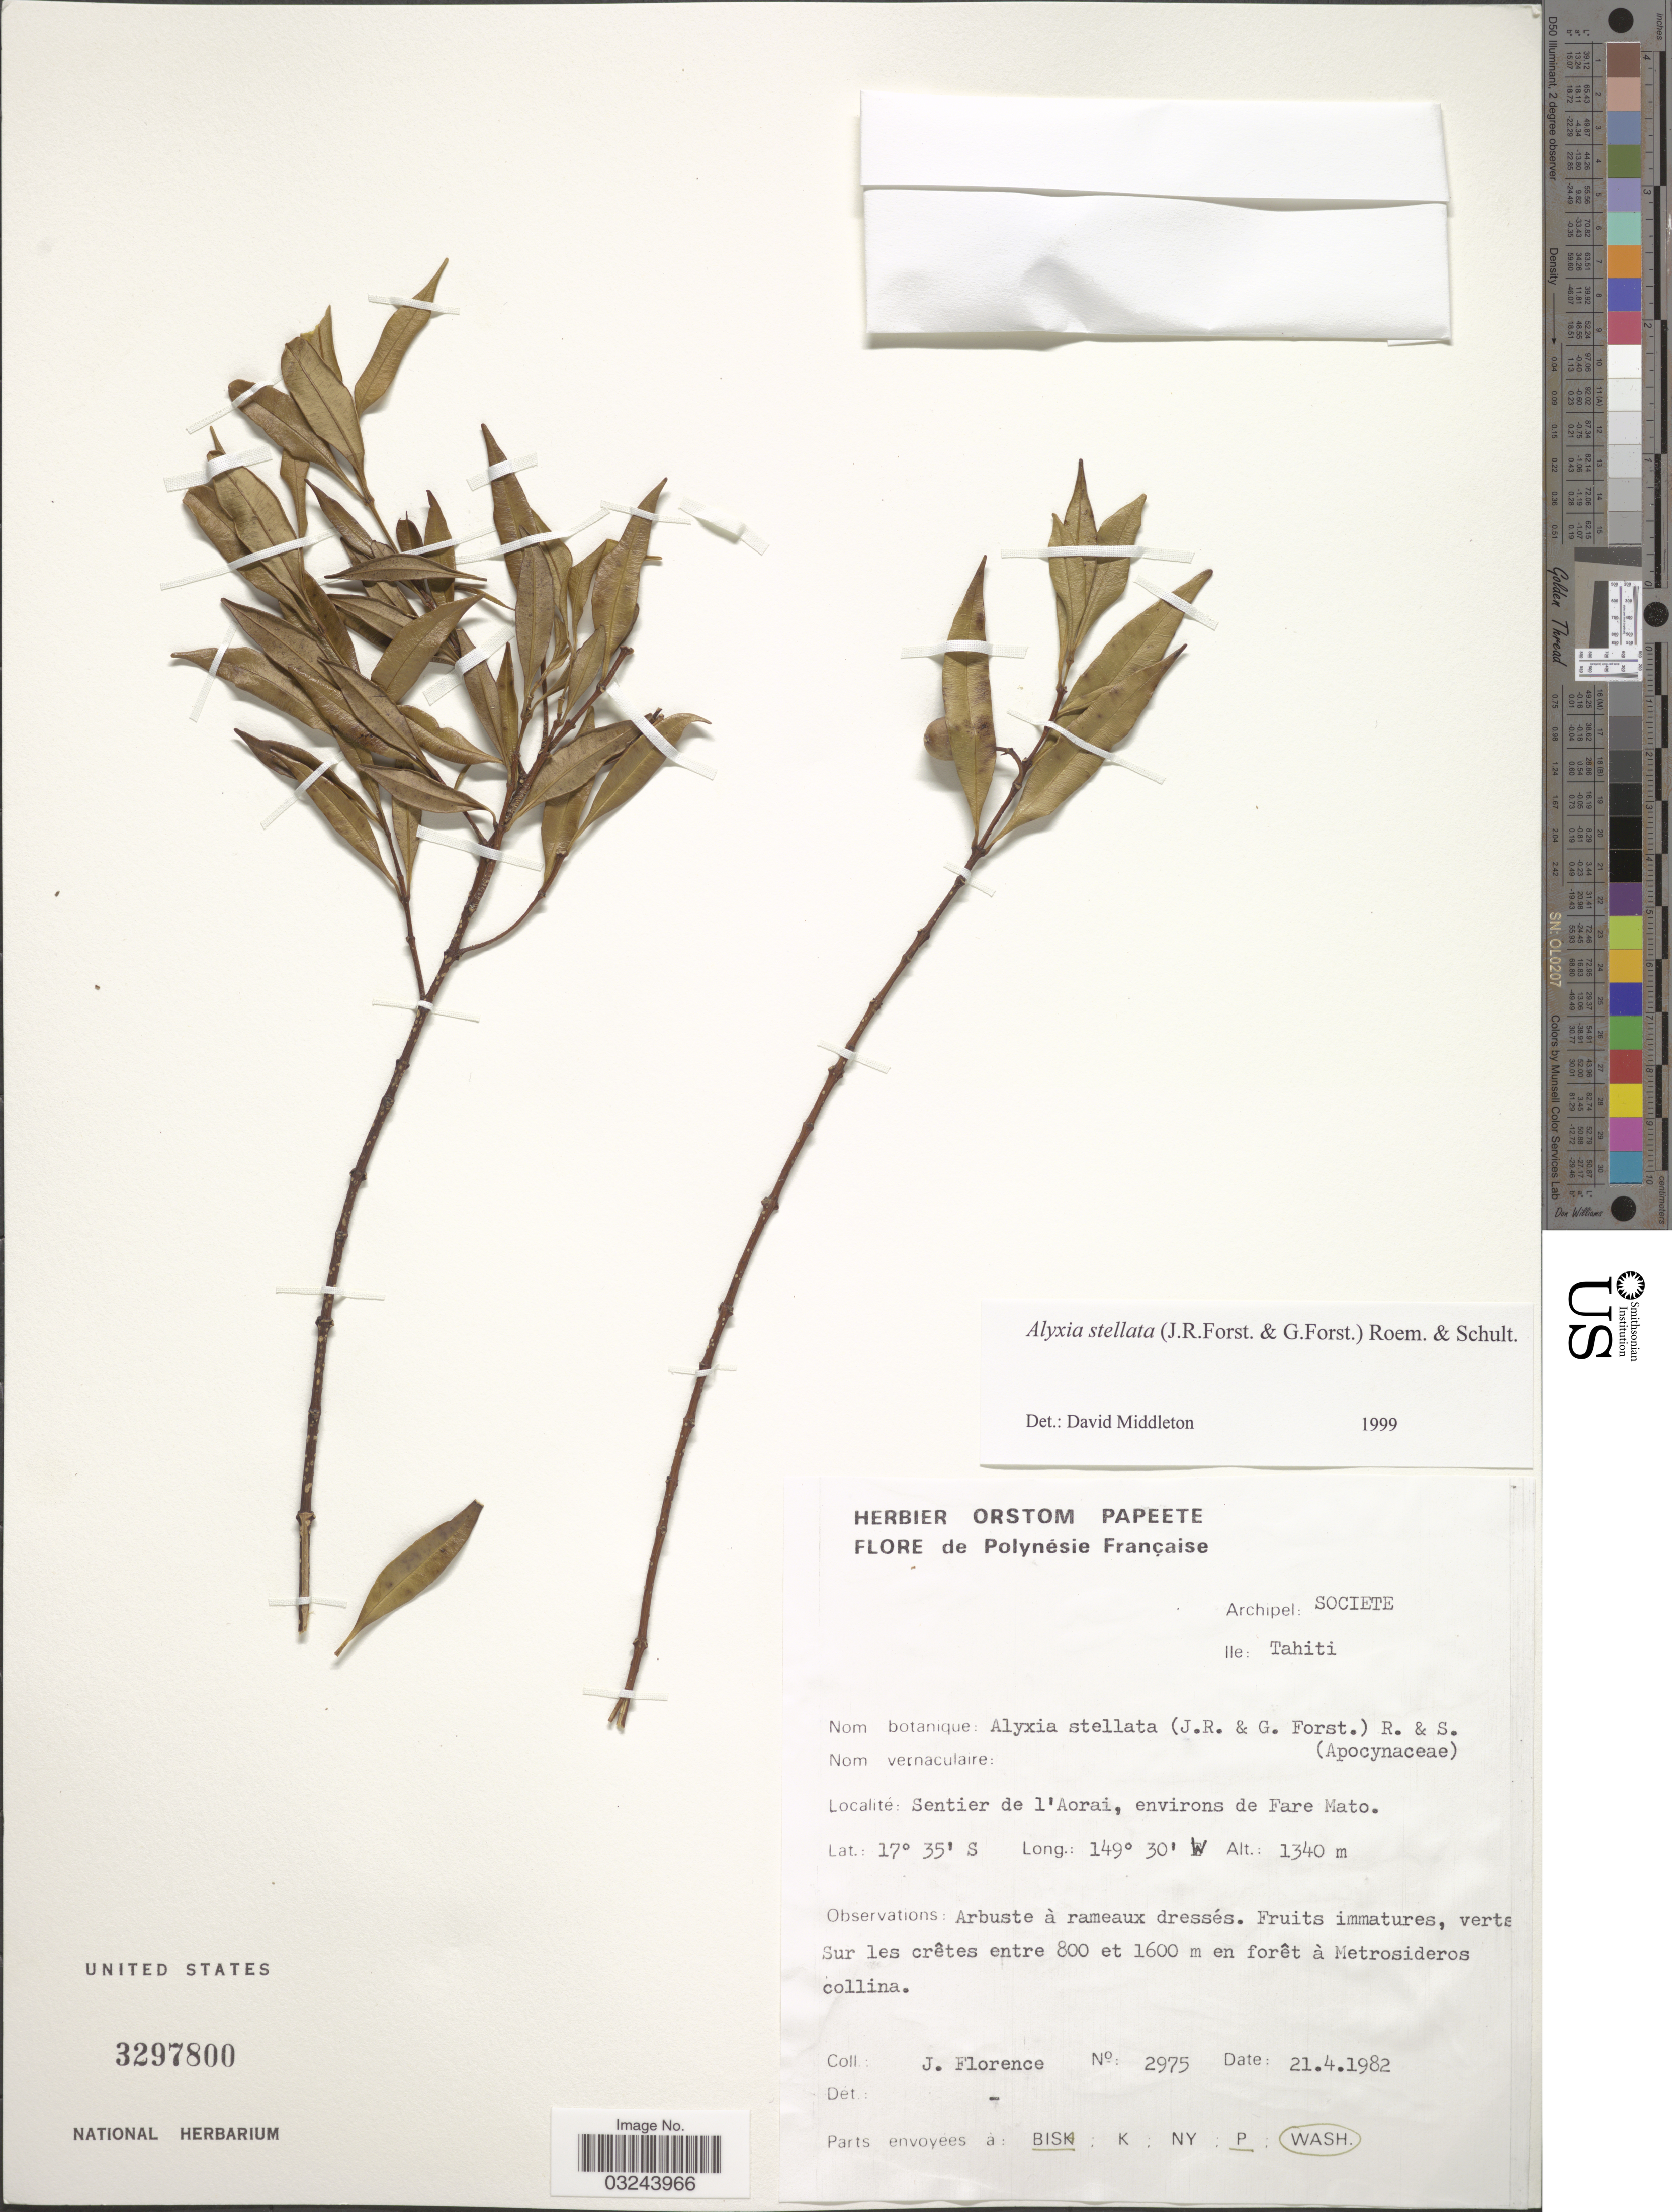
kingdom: Plantae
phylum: Tracheophyta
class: Magnoliopsida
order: Gentianales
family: Apocynaceae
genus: Alyxia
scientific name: Alyxia stellata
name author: (J.R. Forst. & G. Forst.) Roem. & Schult.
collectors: J. Florence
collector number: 2975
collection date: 1982-04-21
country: French Polynesia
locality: Polynésie Française. Archipel: Societe. Ile: Tahiti. Sentier de l'Aorai, environs de Fare Mato.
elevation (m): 1340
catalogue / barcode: US 3297800